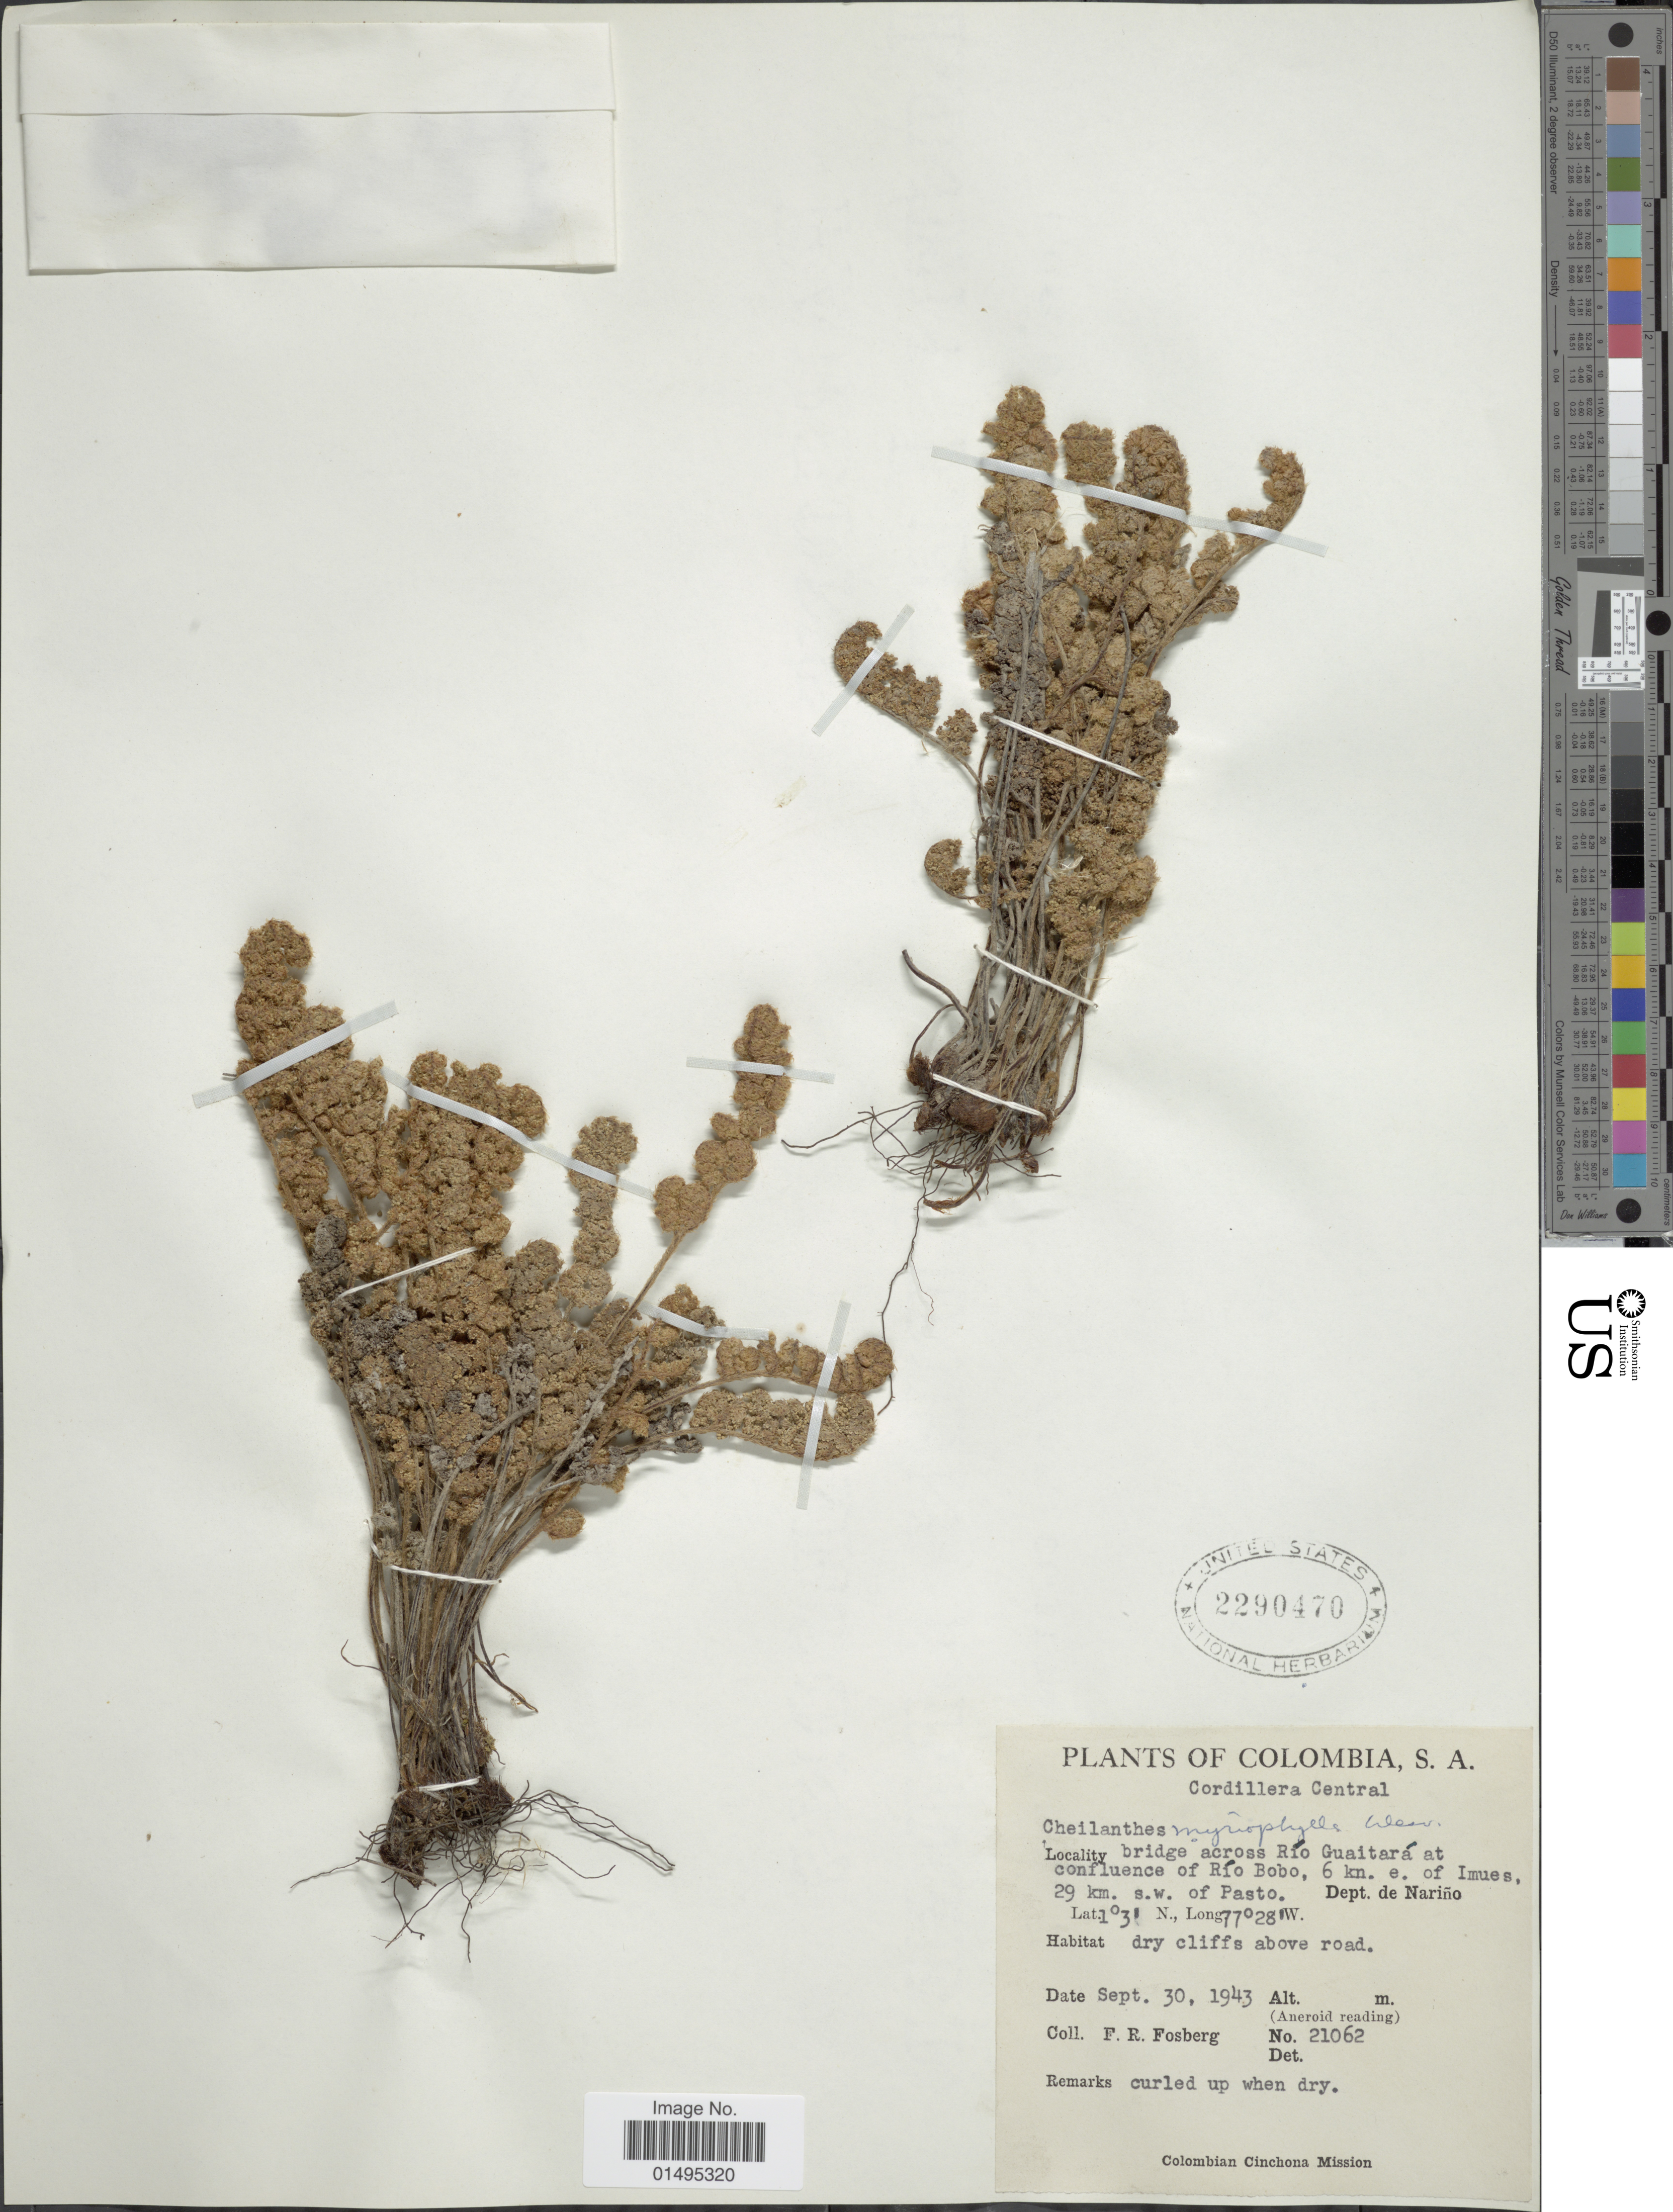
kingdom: Plantae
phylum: Tracheophyta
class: Polypodiopsida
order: Polypodiales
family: Pteridaceae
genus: Myriopteris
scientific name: Myriopteris myriophylla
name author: (Desv.) J. Sm.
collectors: F. R. Fosberg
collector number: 21062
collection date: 1943-09-30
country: Colombia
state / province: Nariño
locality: Colombia, S.A., Cordillera Central, Bridge across Rio Guaitara at confluence of Rio Bobo, 6 km. e. of Imues, 29 km. s.w. of Pasto. Dept. de Narino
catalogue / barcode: US 2290470